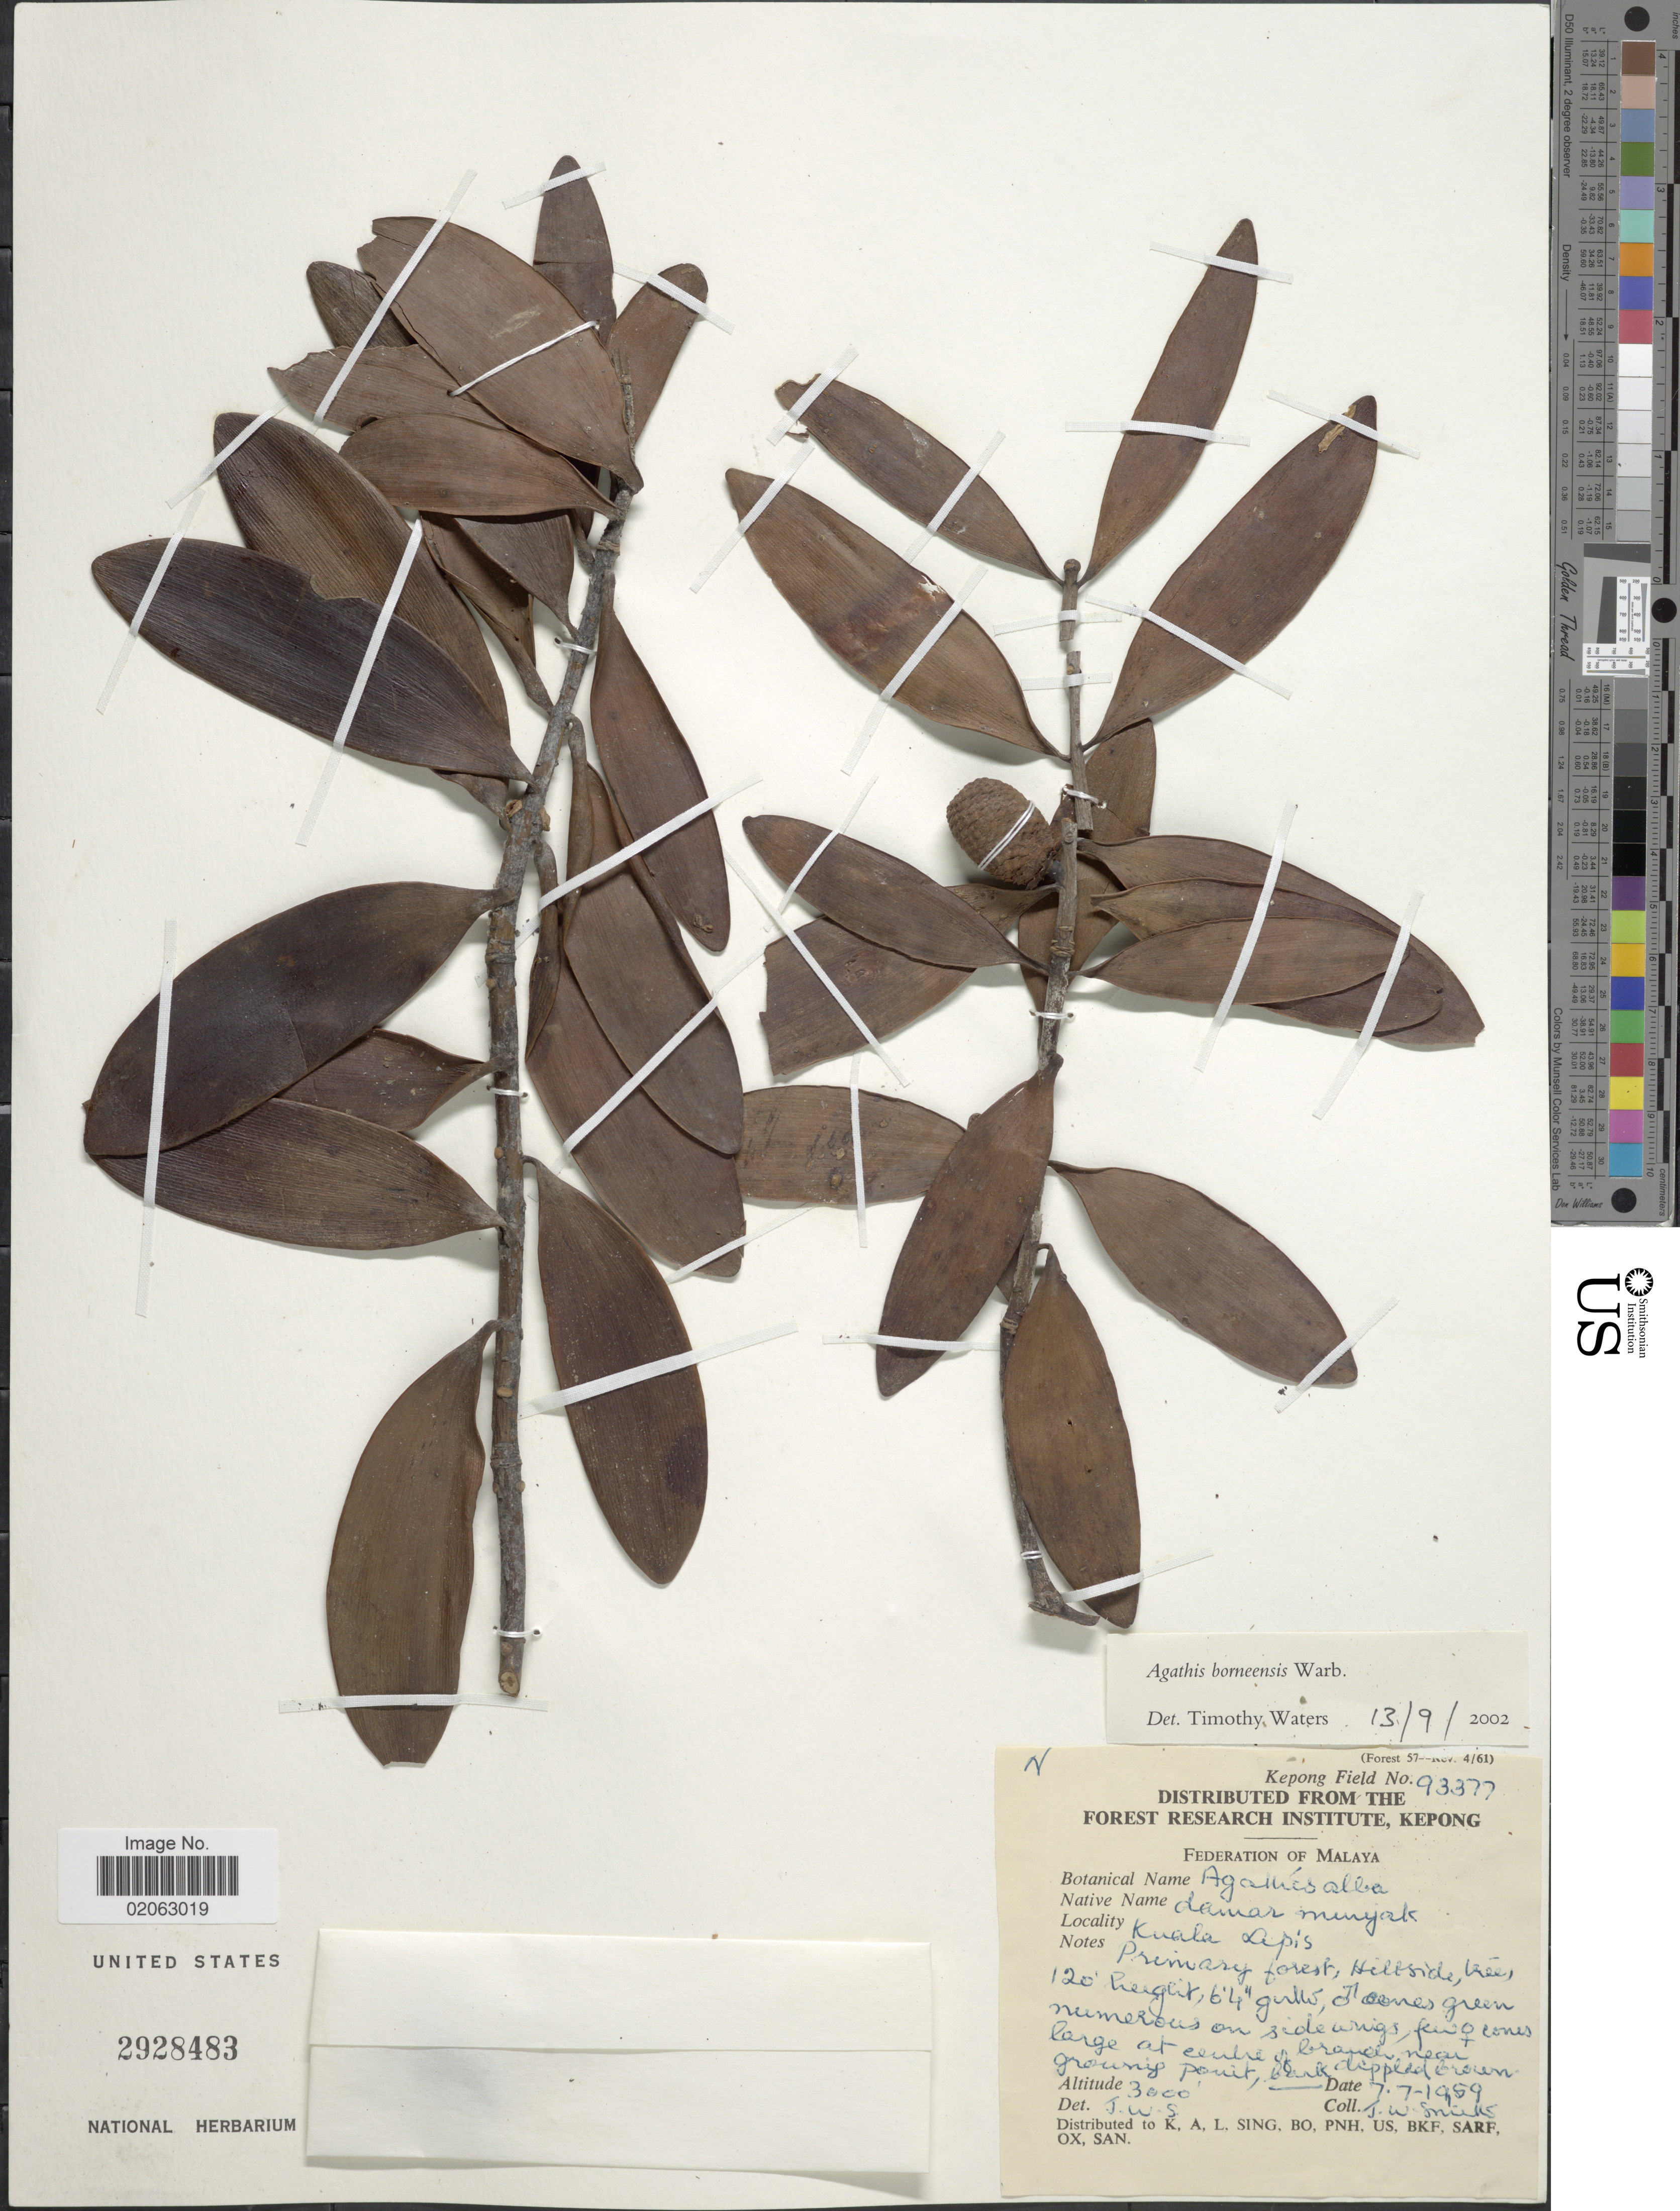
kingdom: Plantae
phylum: Tracheophyta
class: Pinopsida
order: Pinales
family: Araucariaceae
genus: Agathis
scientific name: Agathis borneensis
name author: Warb.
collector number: Kepong Field 93377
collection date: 1959-07-07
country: Malaysia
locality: Malaya, Kuala Lepis, Hillside.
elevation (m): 914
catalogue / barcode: US 2928483